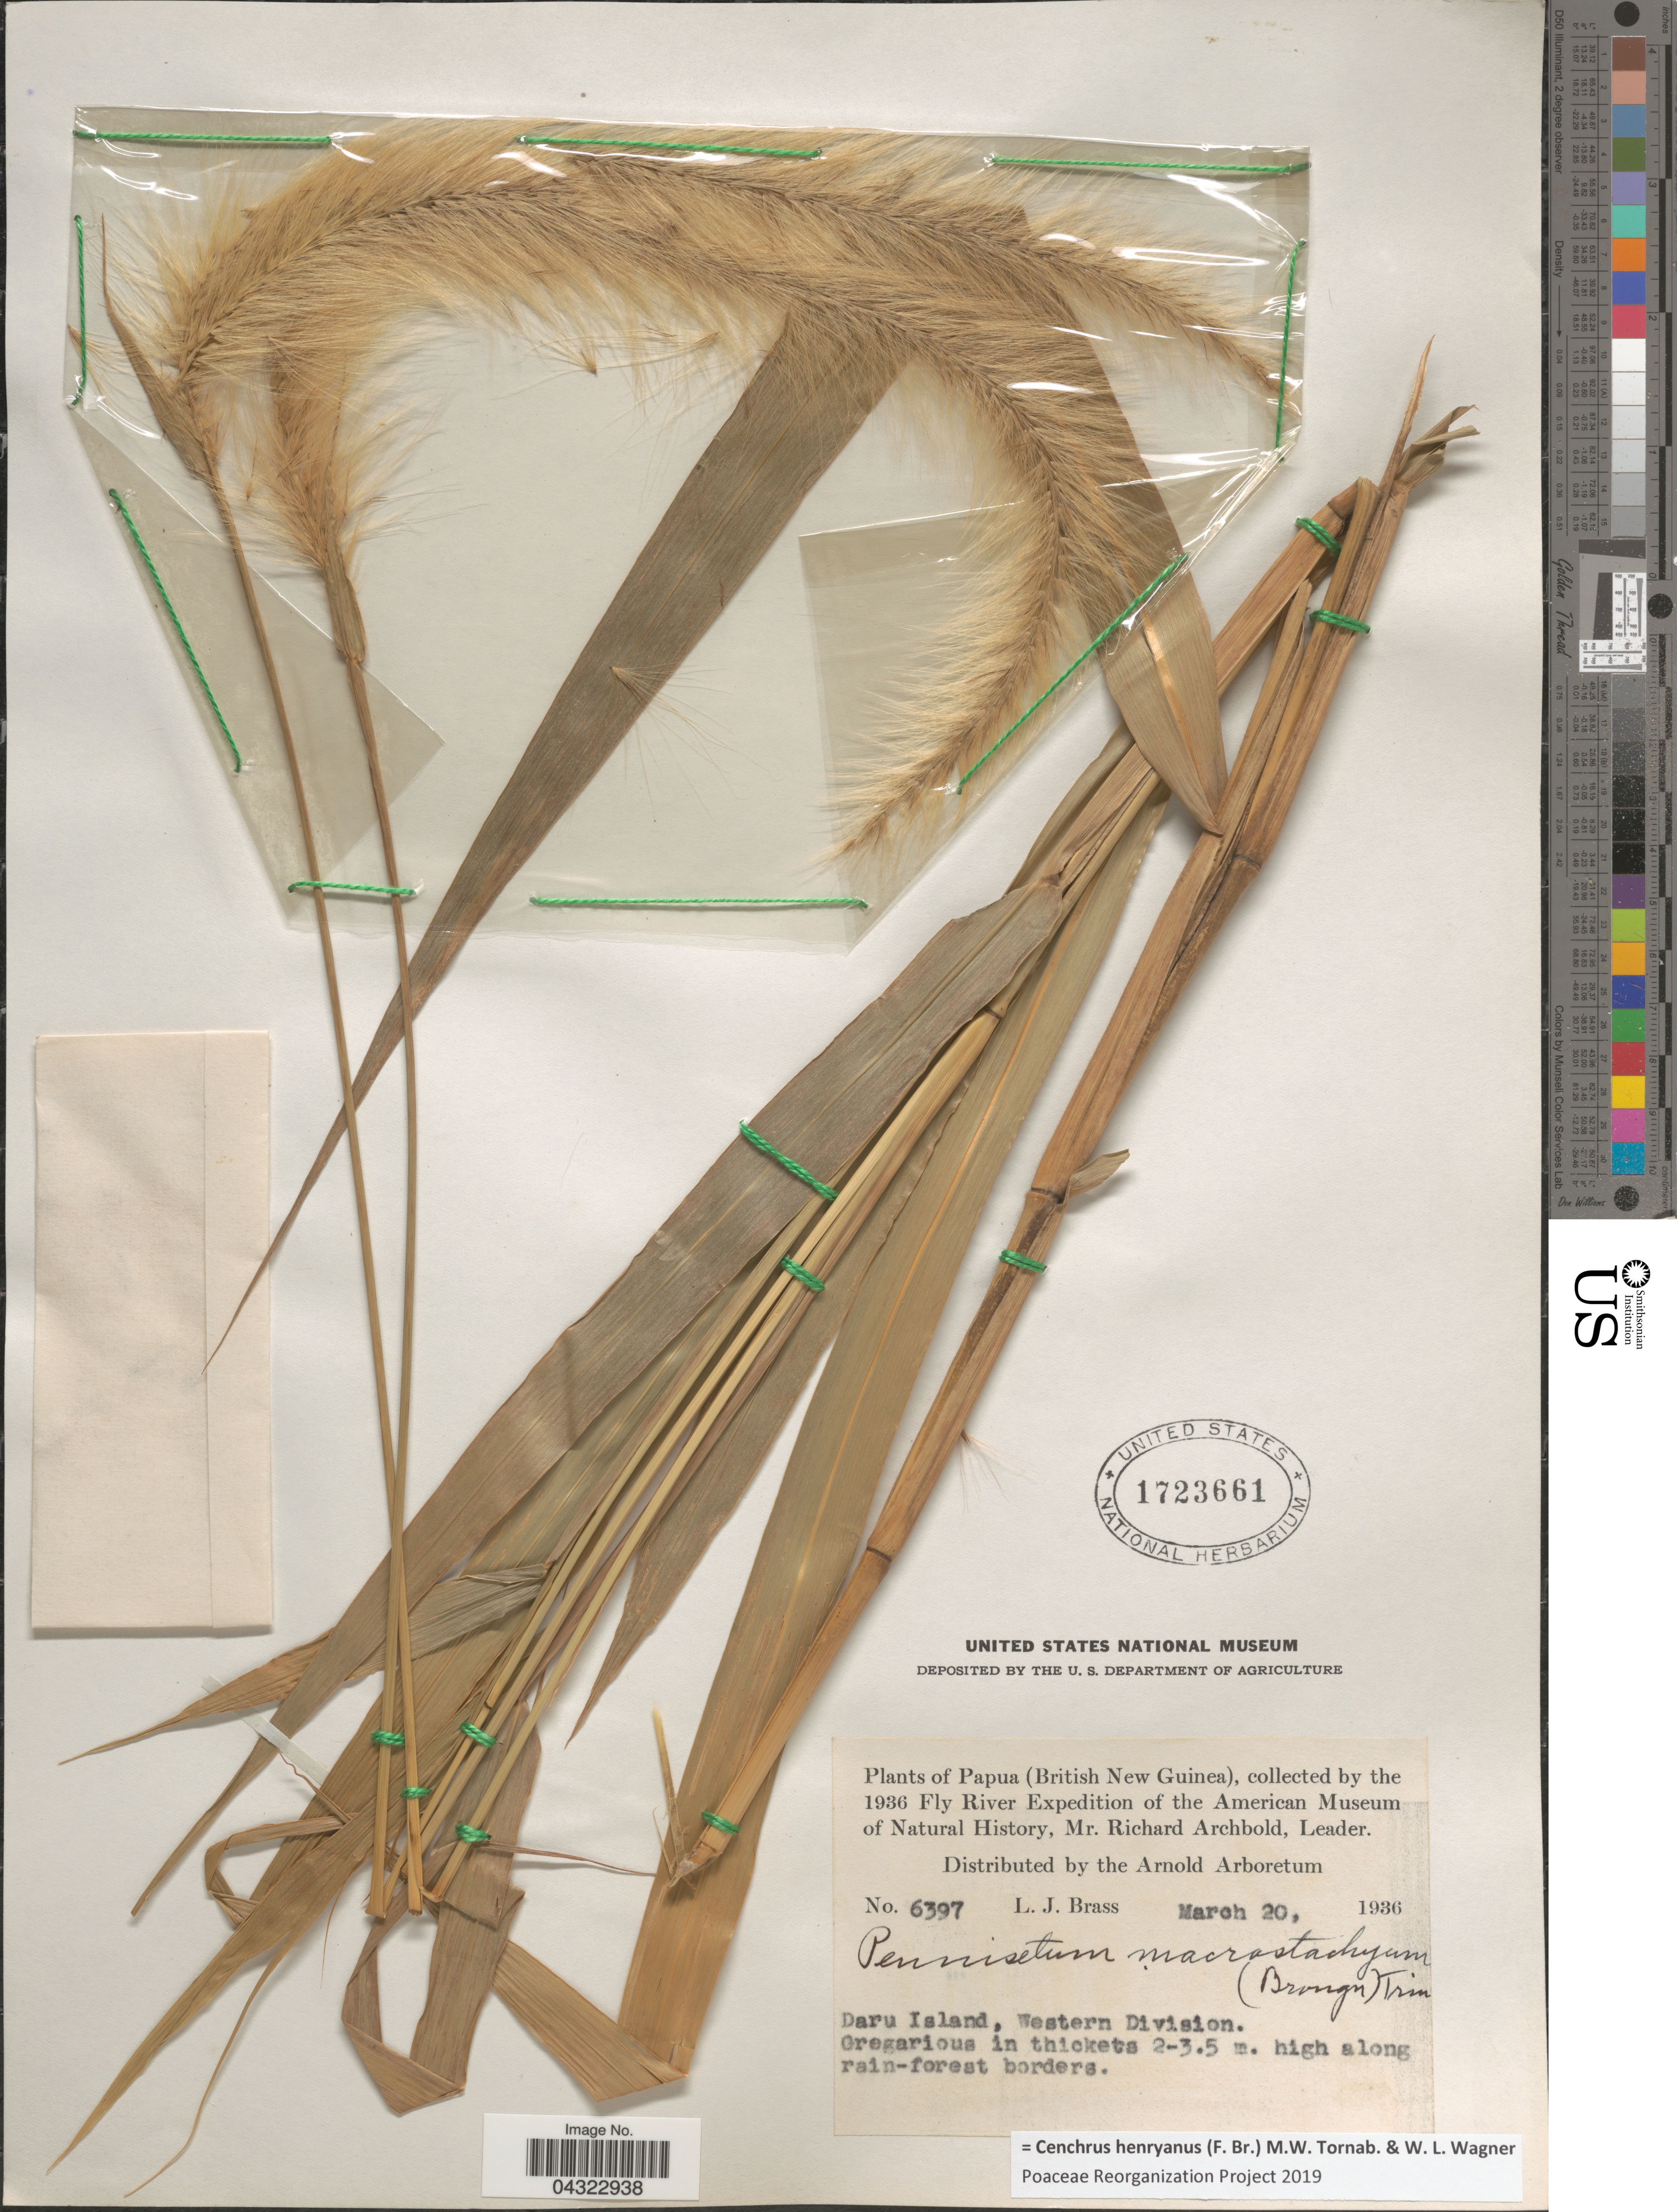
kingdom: Plantae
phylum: Tracheophyta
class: Liliopsida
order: Poales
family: Poaceae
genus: Cenchrus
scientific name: Cenchrus henryanus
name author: (F. Br.) M.W. Tornab. & W.L. Wagner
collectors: L. J. Brass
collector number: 6397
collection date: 1936-03-20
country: Papua New Guinea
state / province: Manus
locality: Papua. (British New Guinea). 1936 Fly River Expedition of the American Museum of Natural History. Daru Island, Western Division.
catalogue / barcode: US 1723661